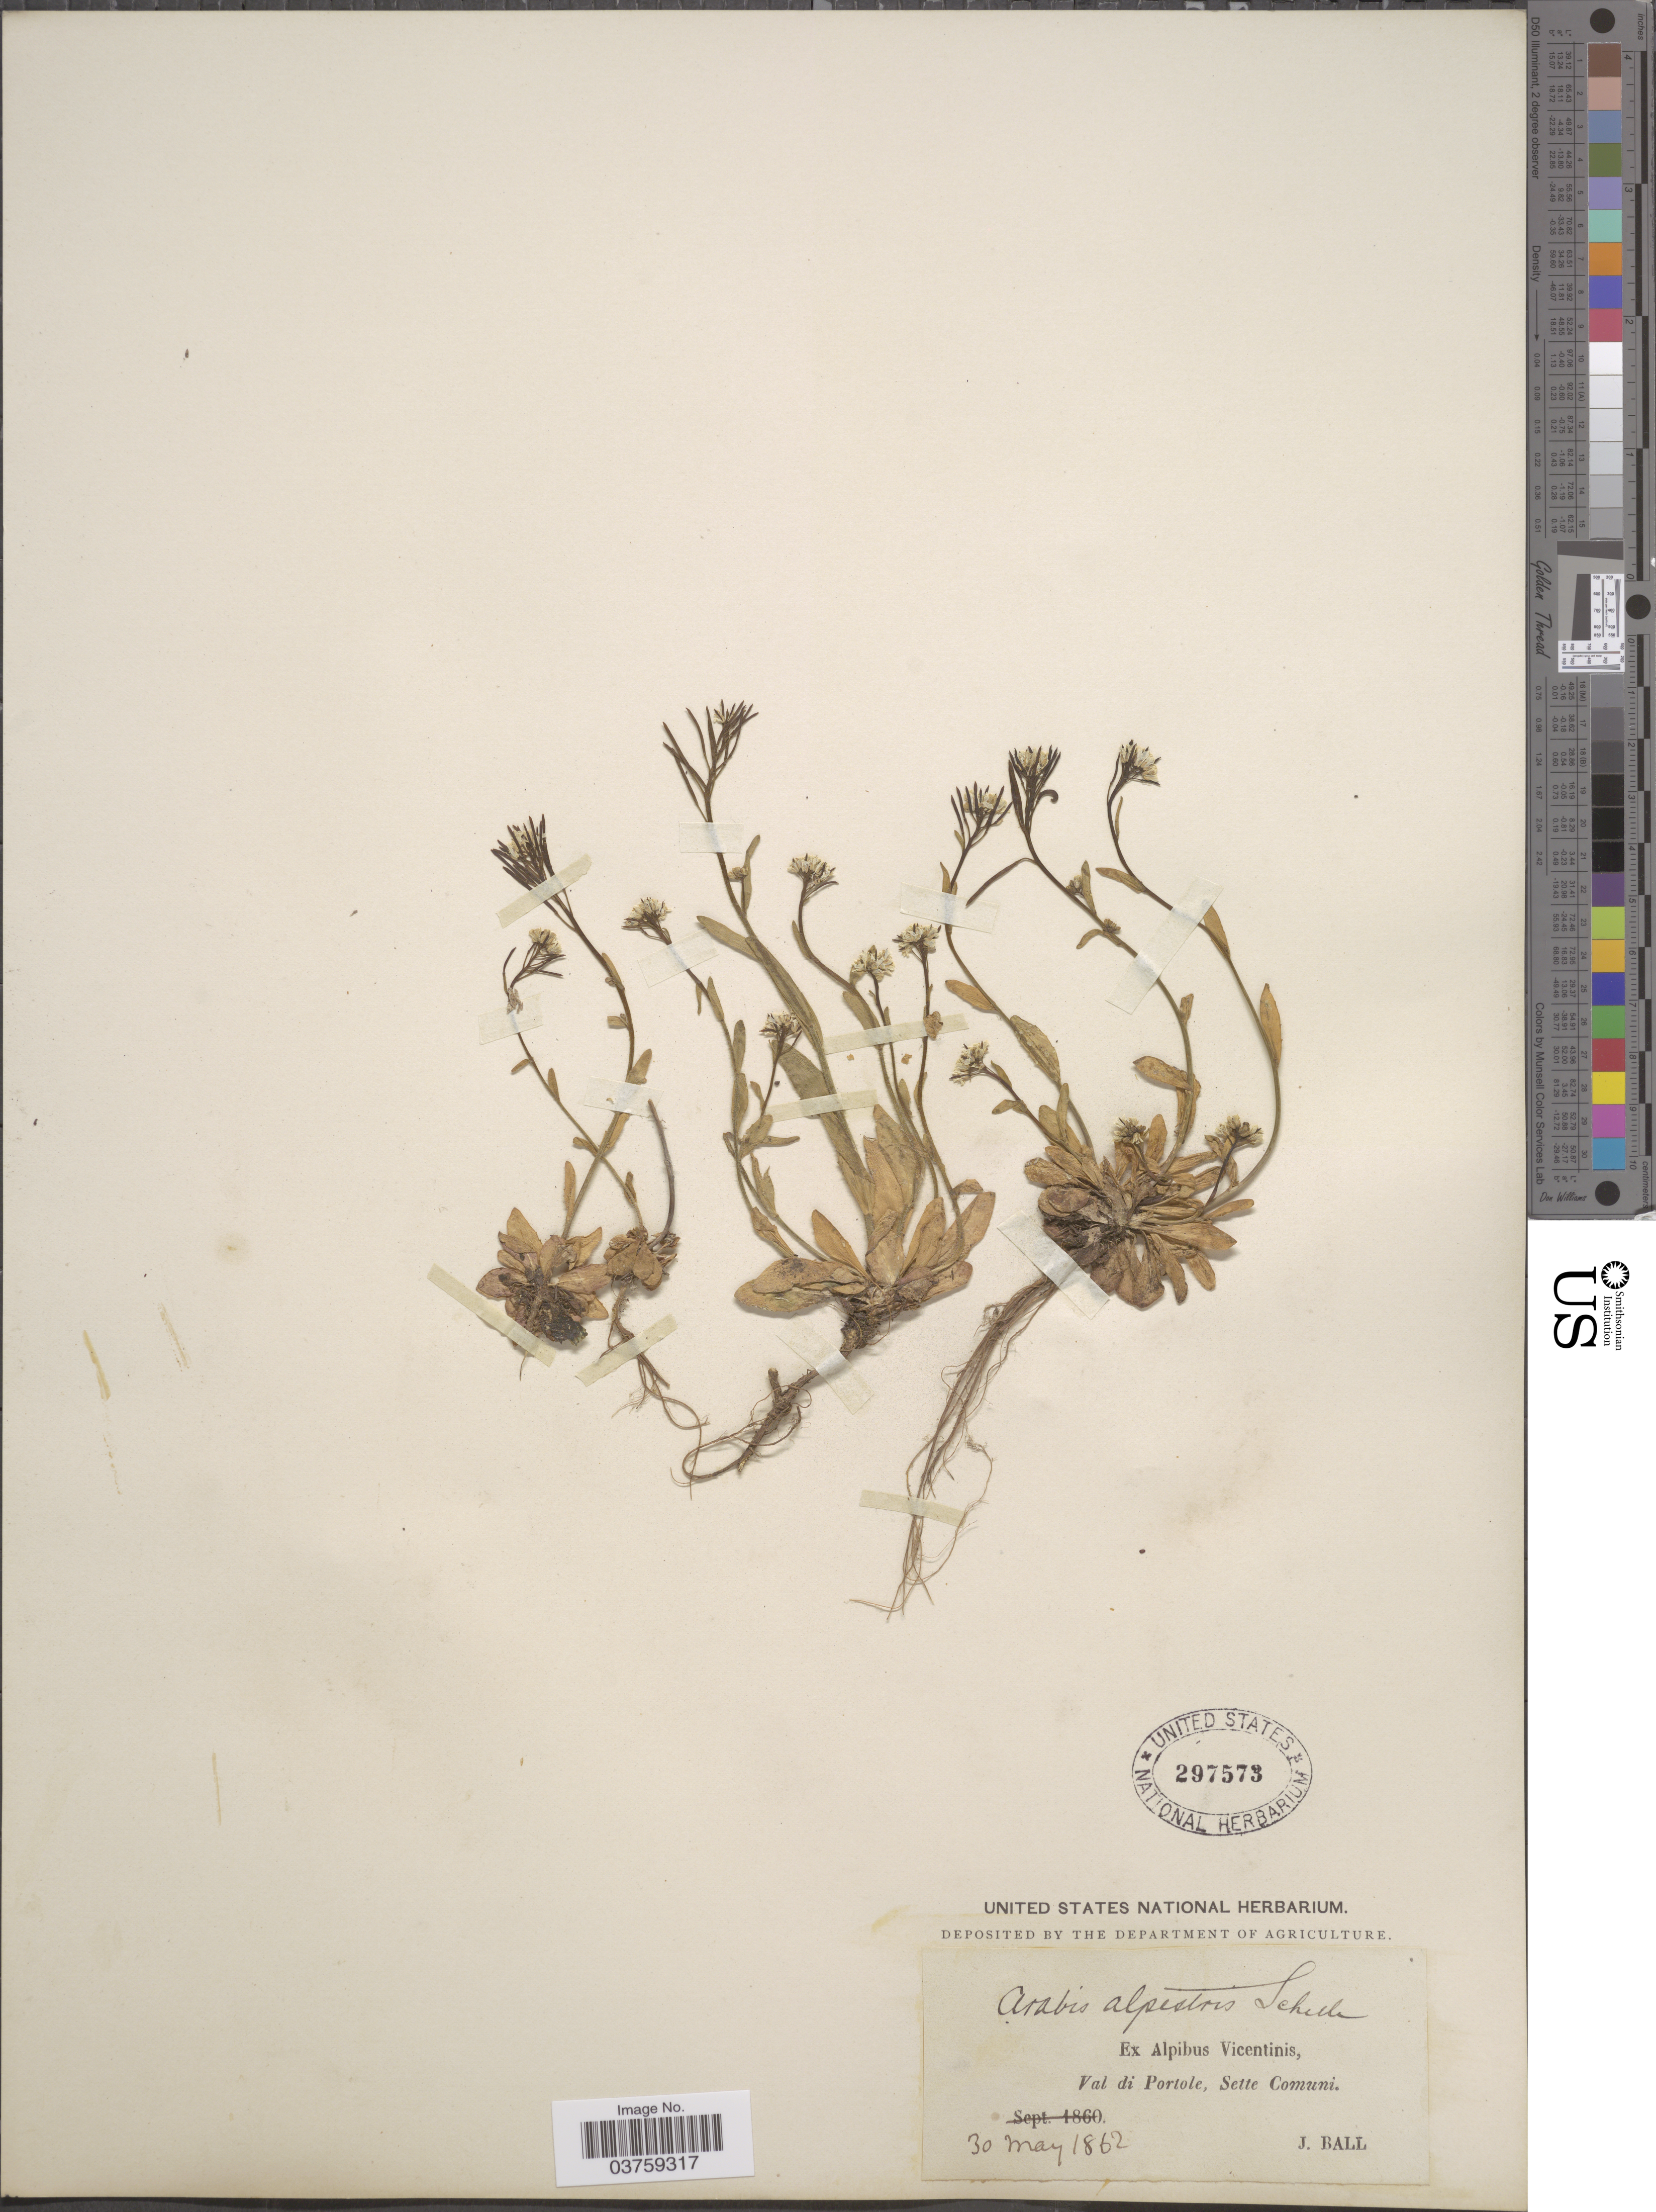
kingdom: Plantae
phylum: Tracheophyta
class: Magnoliopsida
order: Brassicales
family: Brassicaceae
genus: Arabis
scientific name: Arabis alpestris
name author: Schleich. ex Rchb.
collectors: J. Ball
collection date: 1862-05-30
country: Italy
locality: Ex Alpibus Vicentinis, Val di Portole, Sette Comuni.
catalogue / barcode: US 297573